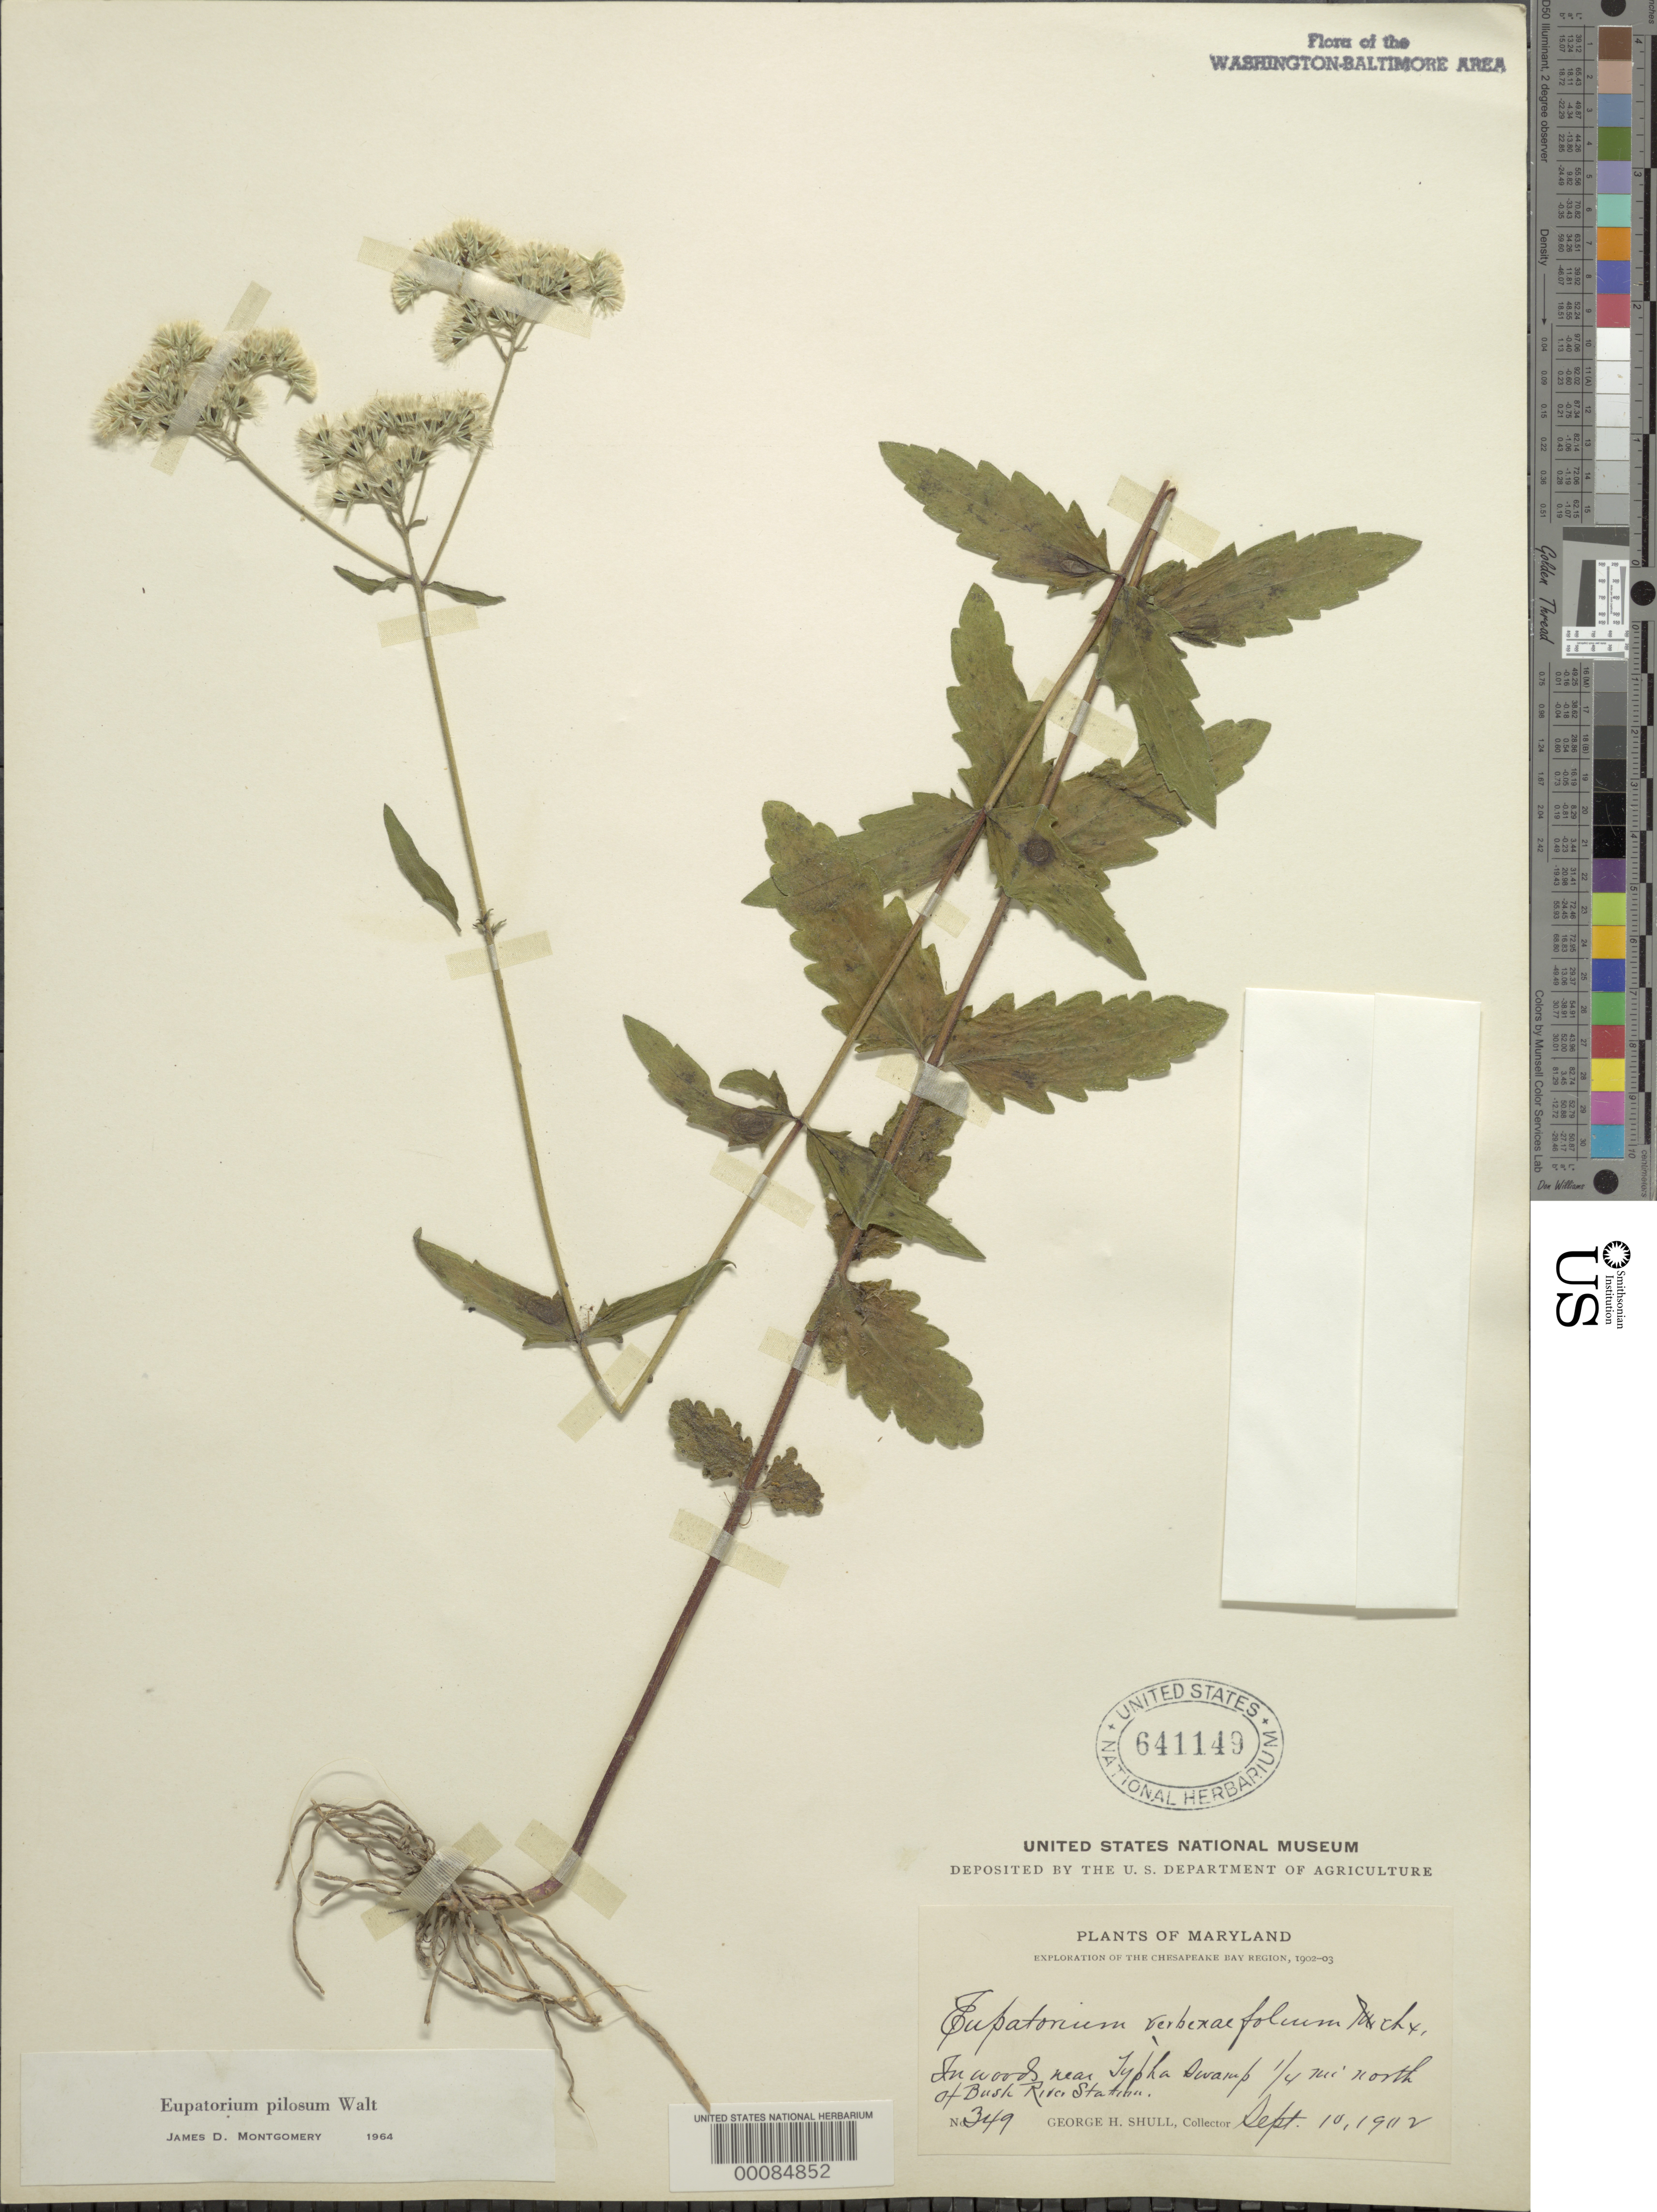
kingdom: Plantae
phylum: Tracheophyta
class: Magnoliopsida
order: Asterales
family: Asteraceae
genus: Eupatorium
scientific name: Eupatorium pilosum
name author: Walter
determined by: Montgomery, J. D.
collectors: G. H. Shull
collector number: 349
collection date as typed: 10 Sep 1902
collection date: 1902-09-10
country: United States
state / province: Maryland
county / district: Harford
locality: North of Bush River Station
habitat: Woods near Typha swamp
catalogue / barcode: US 641149